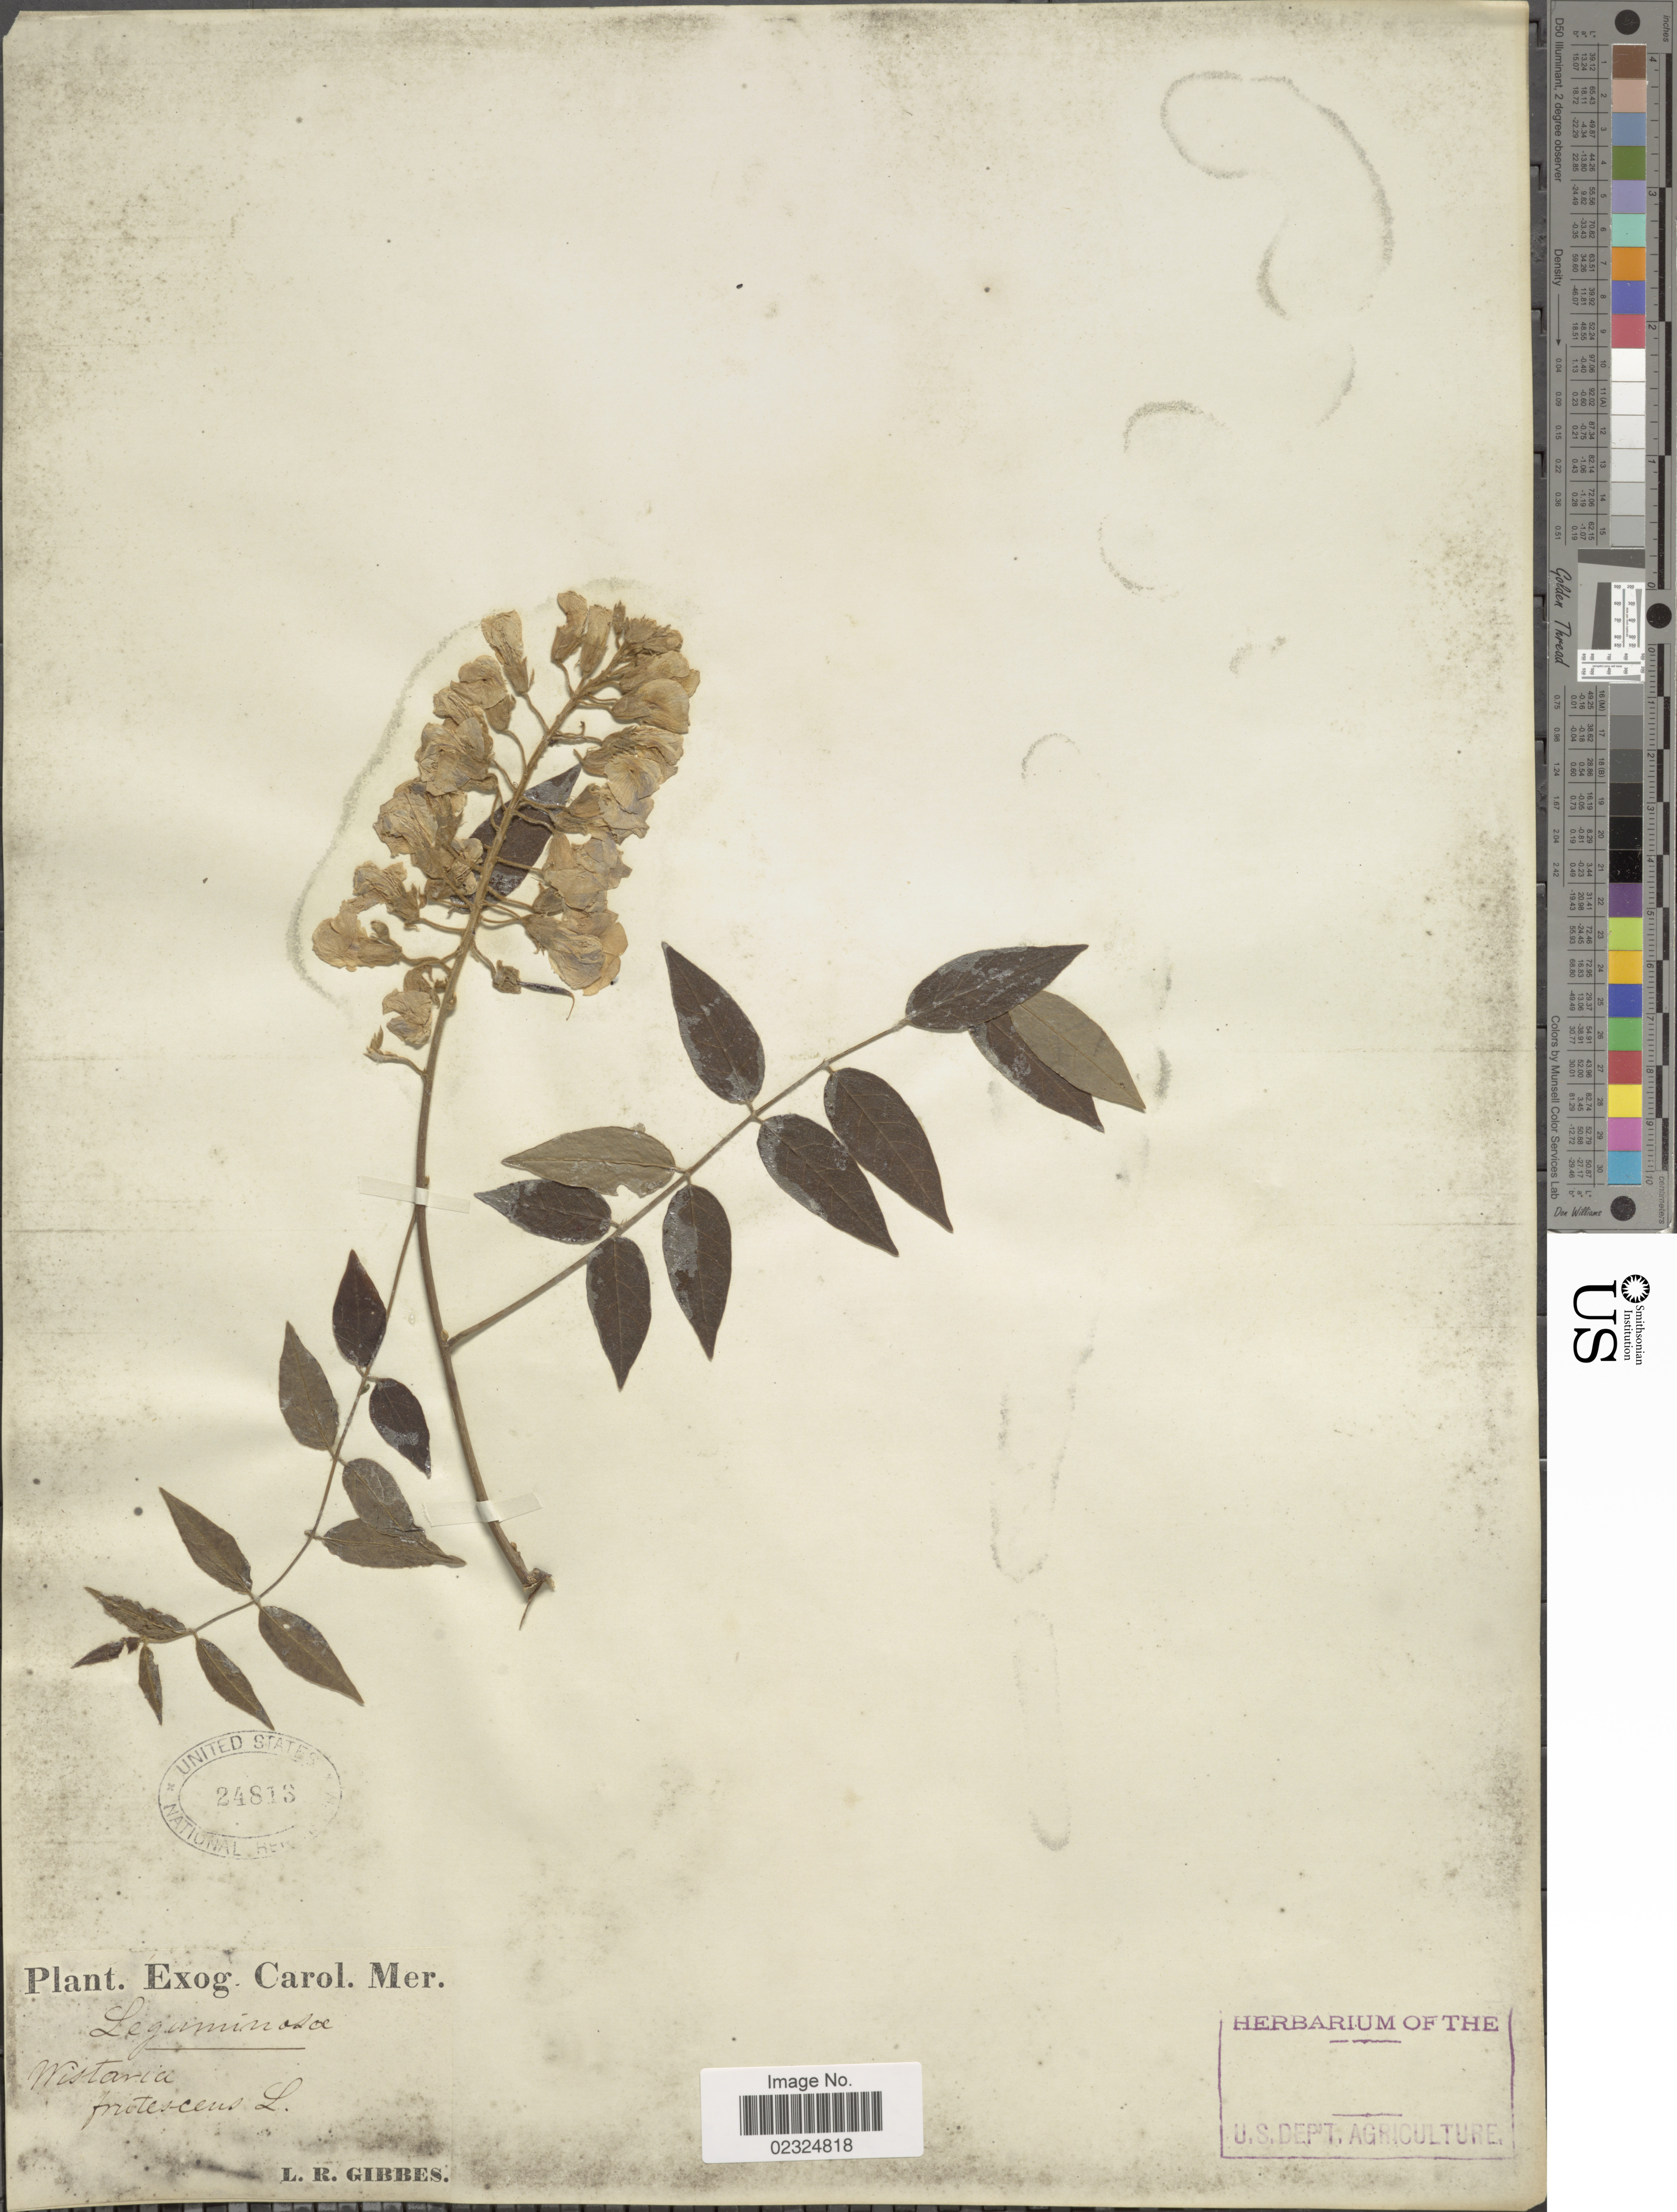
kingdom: Plantae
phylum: Tracheophyta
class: Magnoliopsida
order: Fabales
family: Fabaceae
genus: Wisteria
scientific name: Wisteria frutescens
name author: (L.) Poir.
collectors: L. Gibbes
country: United States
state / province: South Carolina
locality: Exog. Carol. Mer.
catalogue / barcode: US 24813